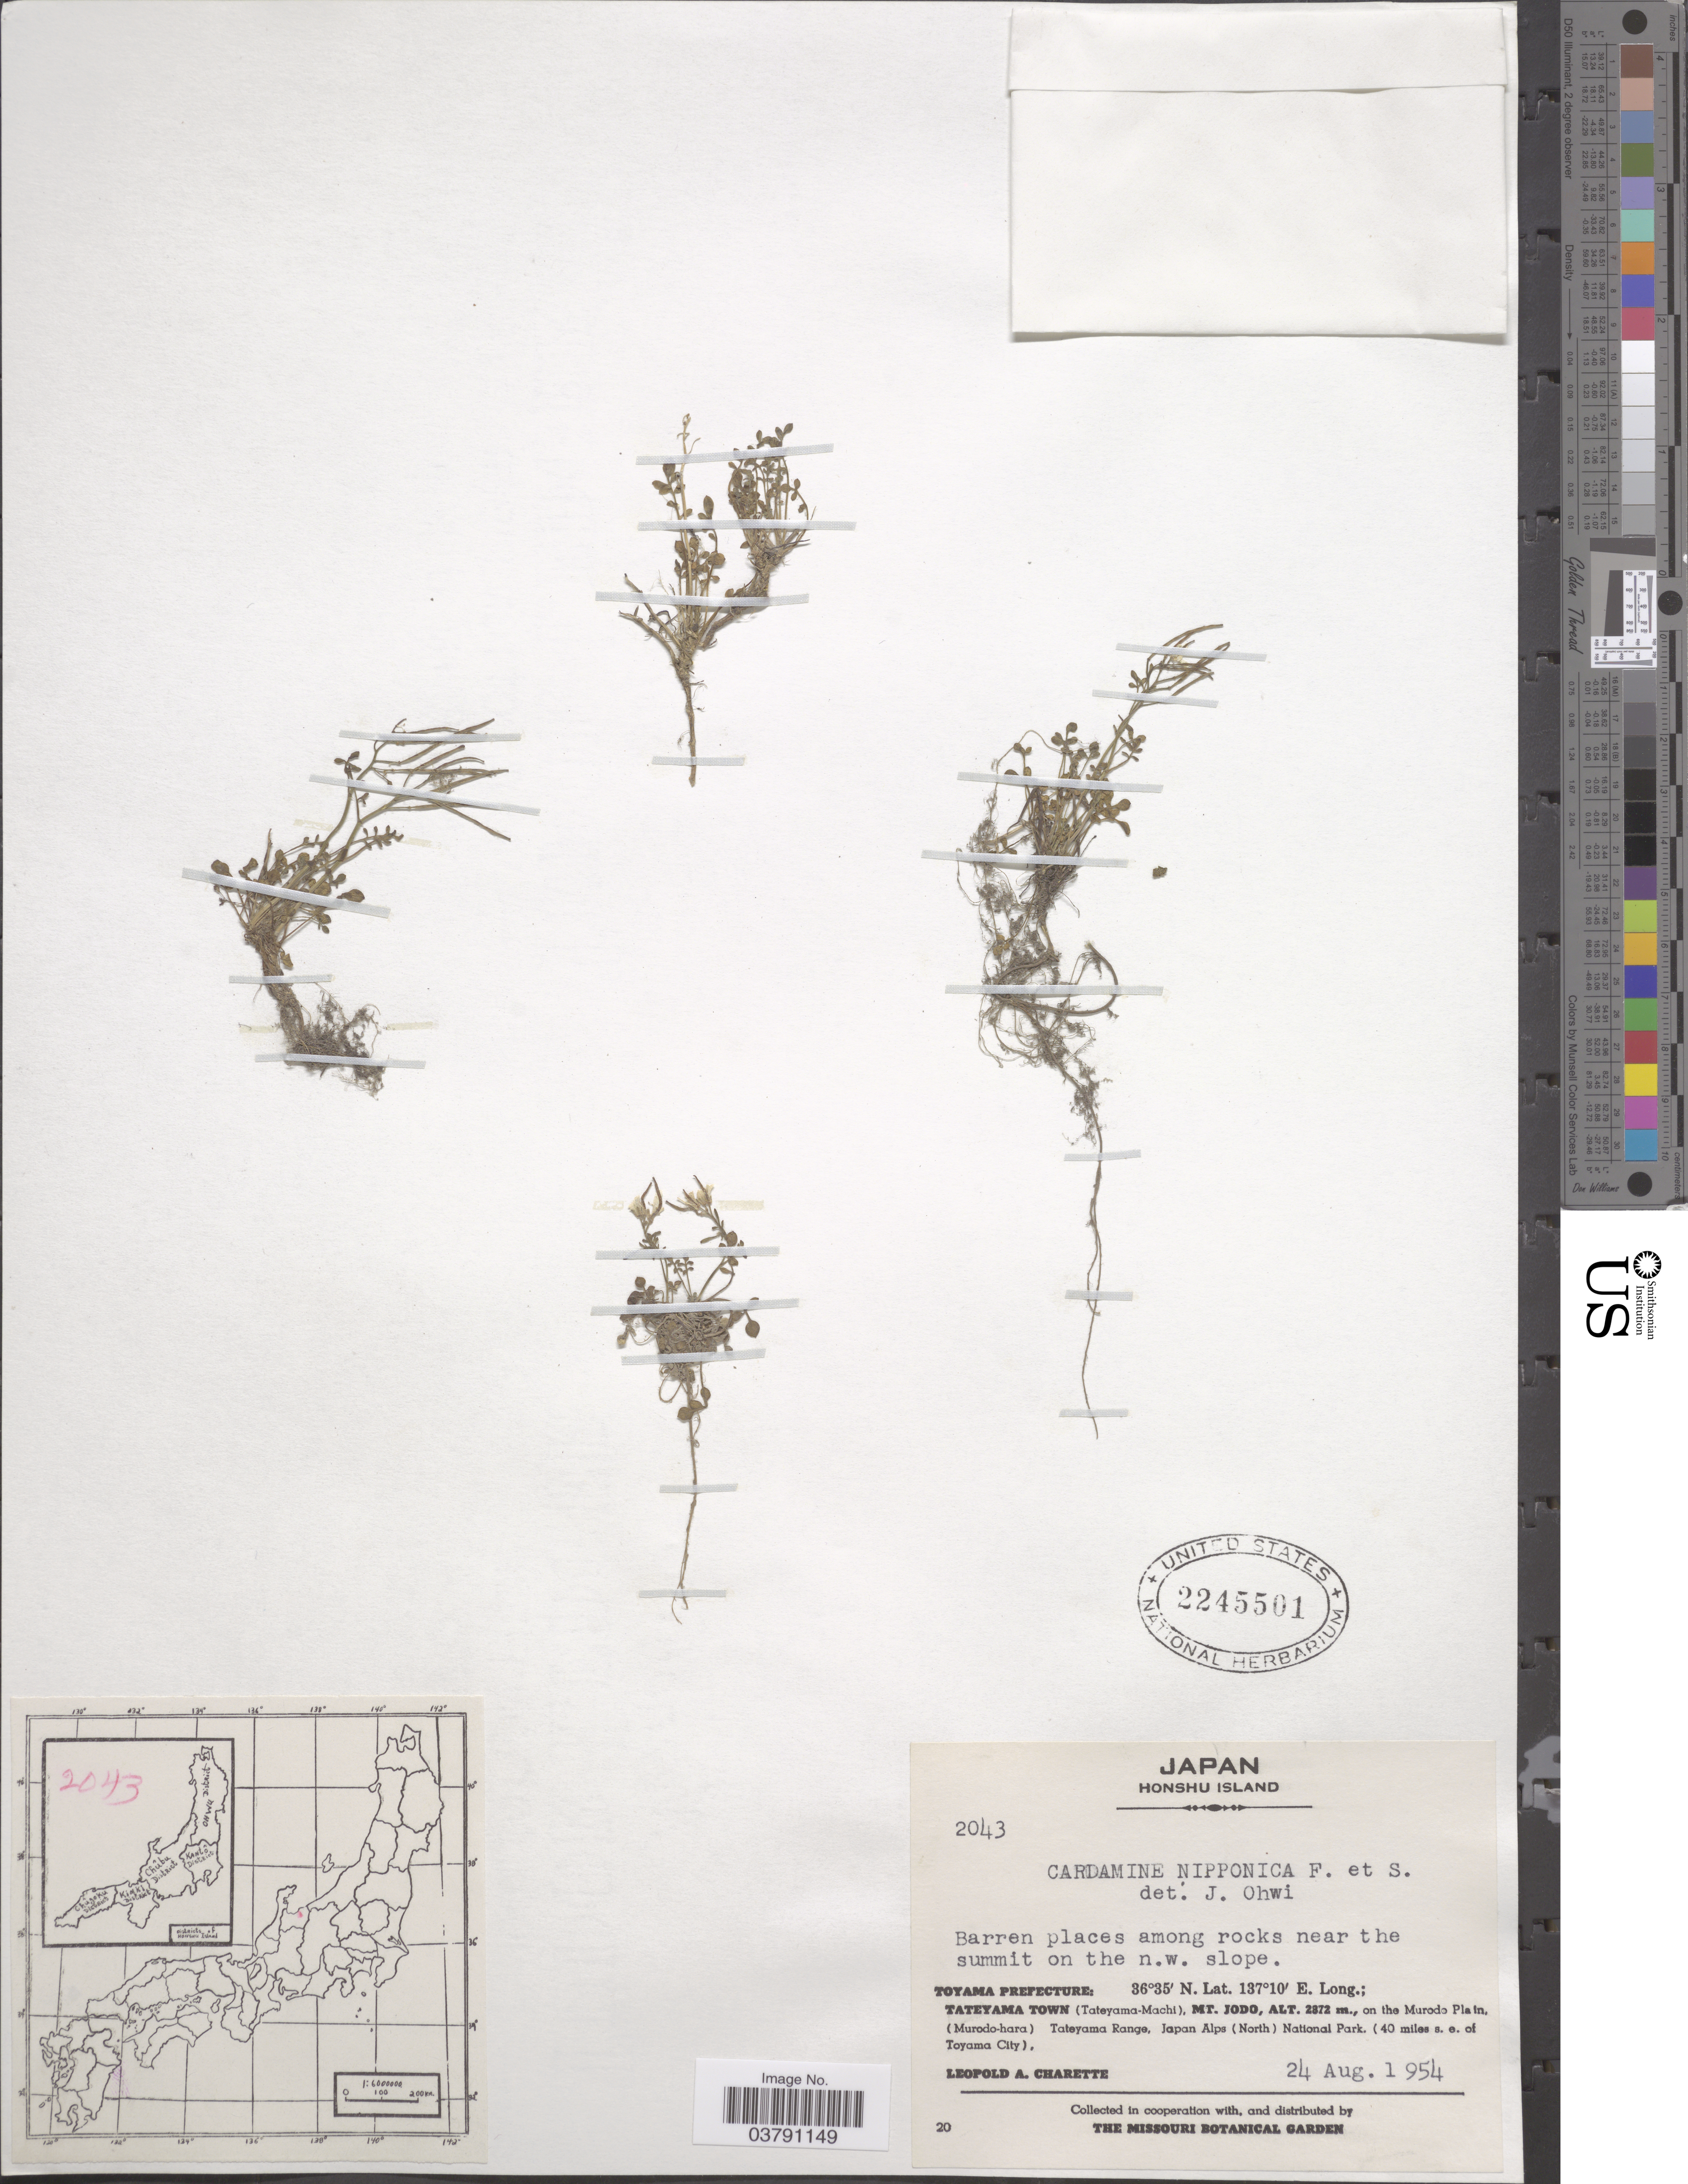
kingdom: Plantae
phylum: Tracheophyta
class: Magnoliopsida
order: Brassicales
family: Brassicaceae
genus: Cardamine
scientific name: Cardamine nipponica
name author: Franch. & Sav.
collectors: L. A. Charette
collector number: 2043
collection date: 1954-08-24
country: Japan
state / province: Toyama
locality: Honshu Island. Barren places among rocks near the summit on the n.w. slope. Toyama Prefecture: Tateyama Town (Tateyama-Machi), Mt. Jodo, on the Murodo Plain, (Murodo-hara) Tateyama Range, Japan Alps (North) National Park. (40 miles s.e. of Toyama City).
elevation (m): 2872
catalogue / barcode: US 2245501